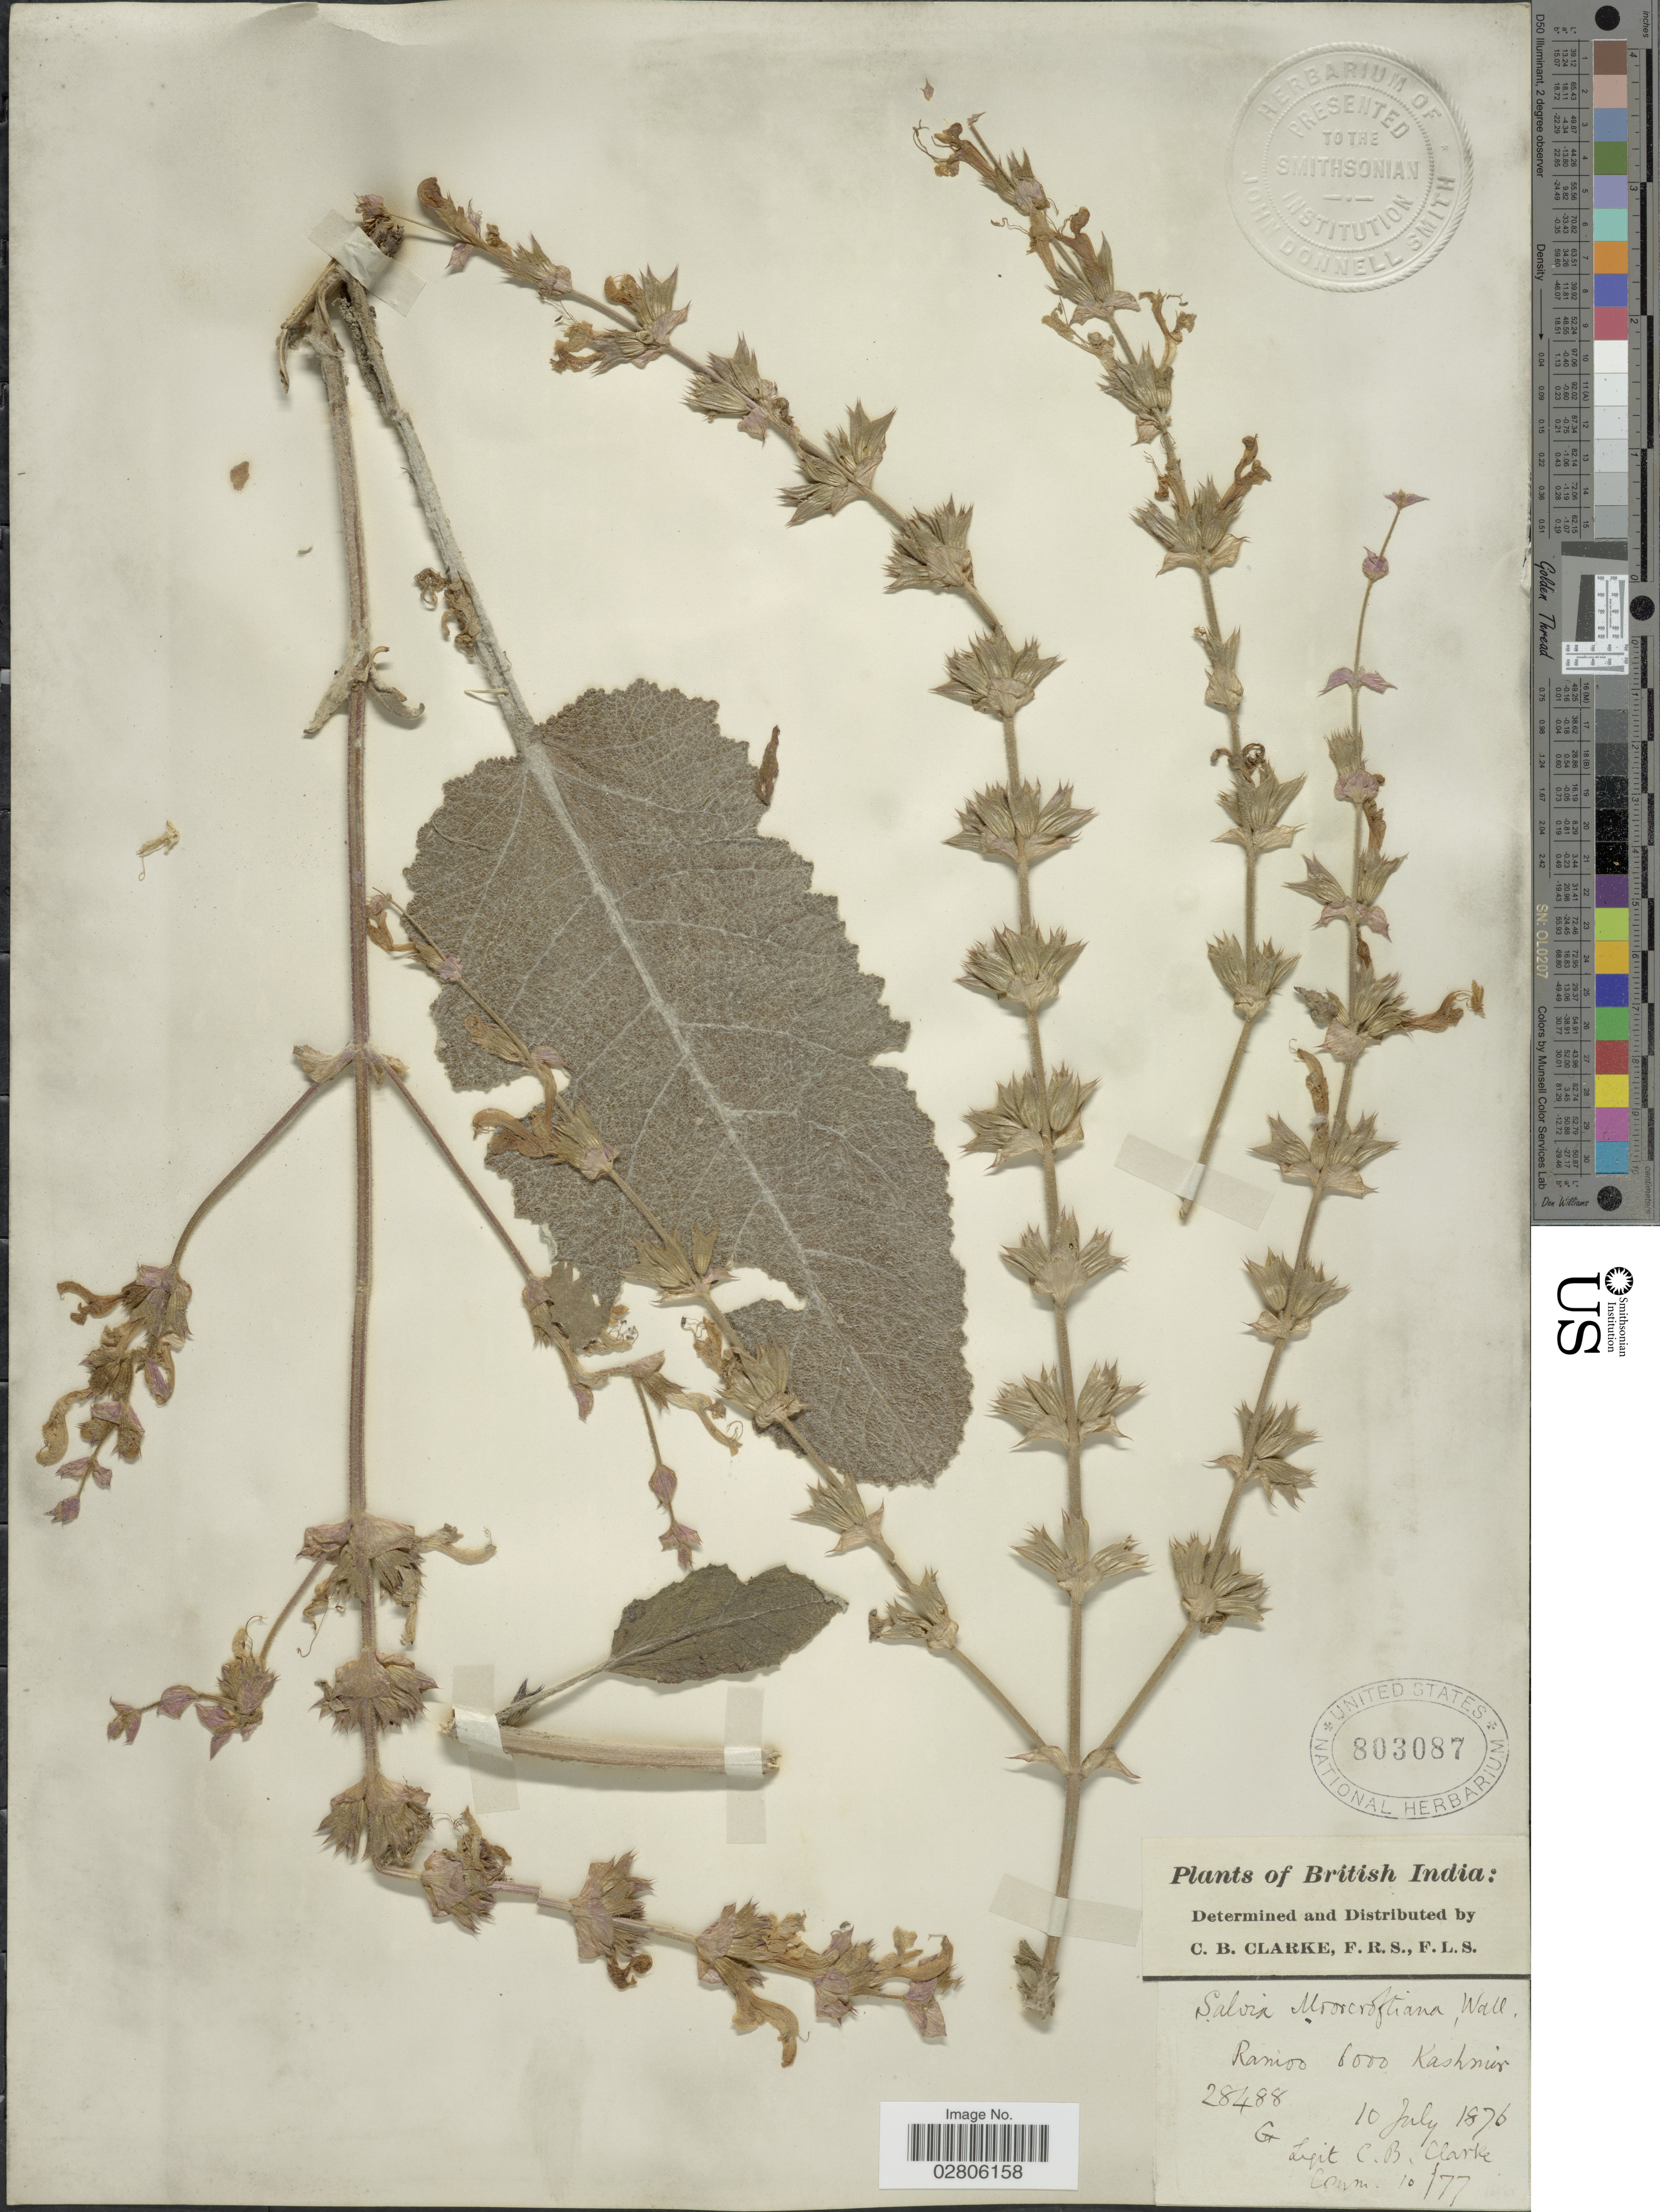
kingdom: Plantae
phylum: Tracheophyta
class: Magnoliopsida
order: Lamiales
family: Lamiaceae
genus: Salvia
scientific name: Salvia moorcroftiana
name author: Wall. ex Benth.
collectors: C. B. Clarke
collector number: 28488G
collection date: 1876-07-10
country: India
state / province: Jammu and Kashmir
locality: British India, Ramoo, Kashmir.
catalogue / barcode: US 803087